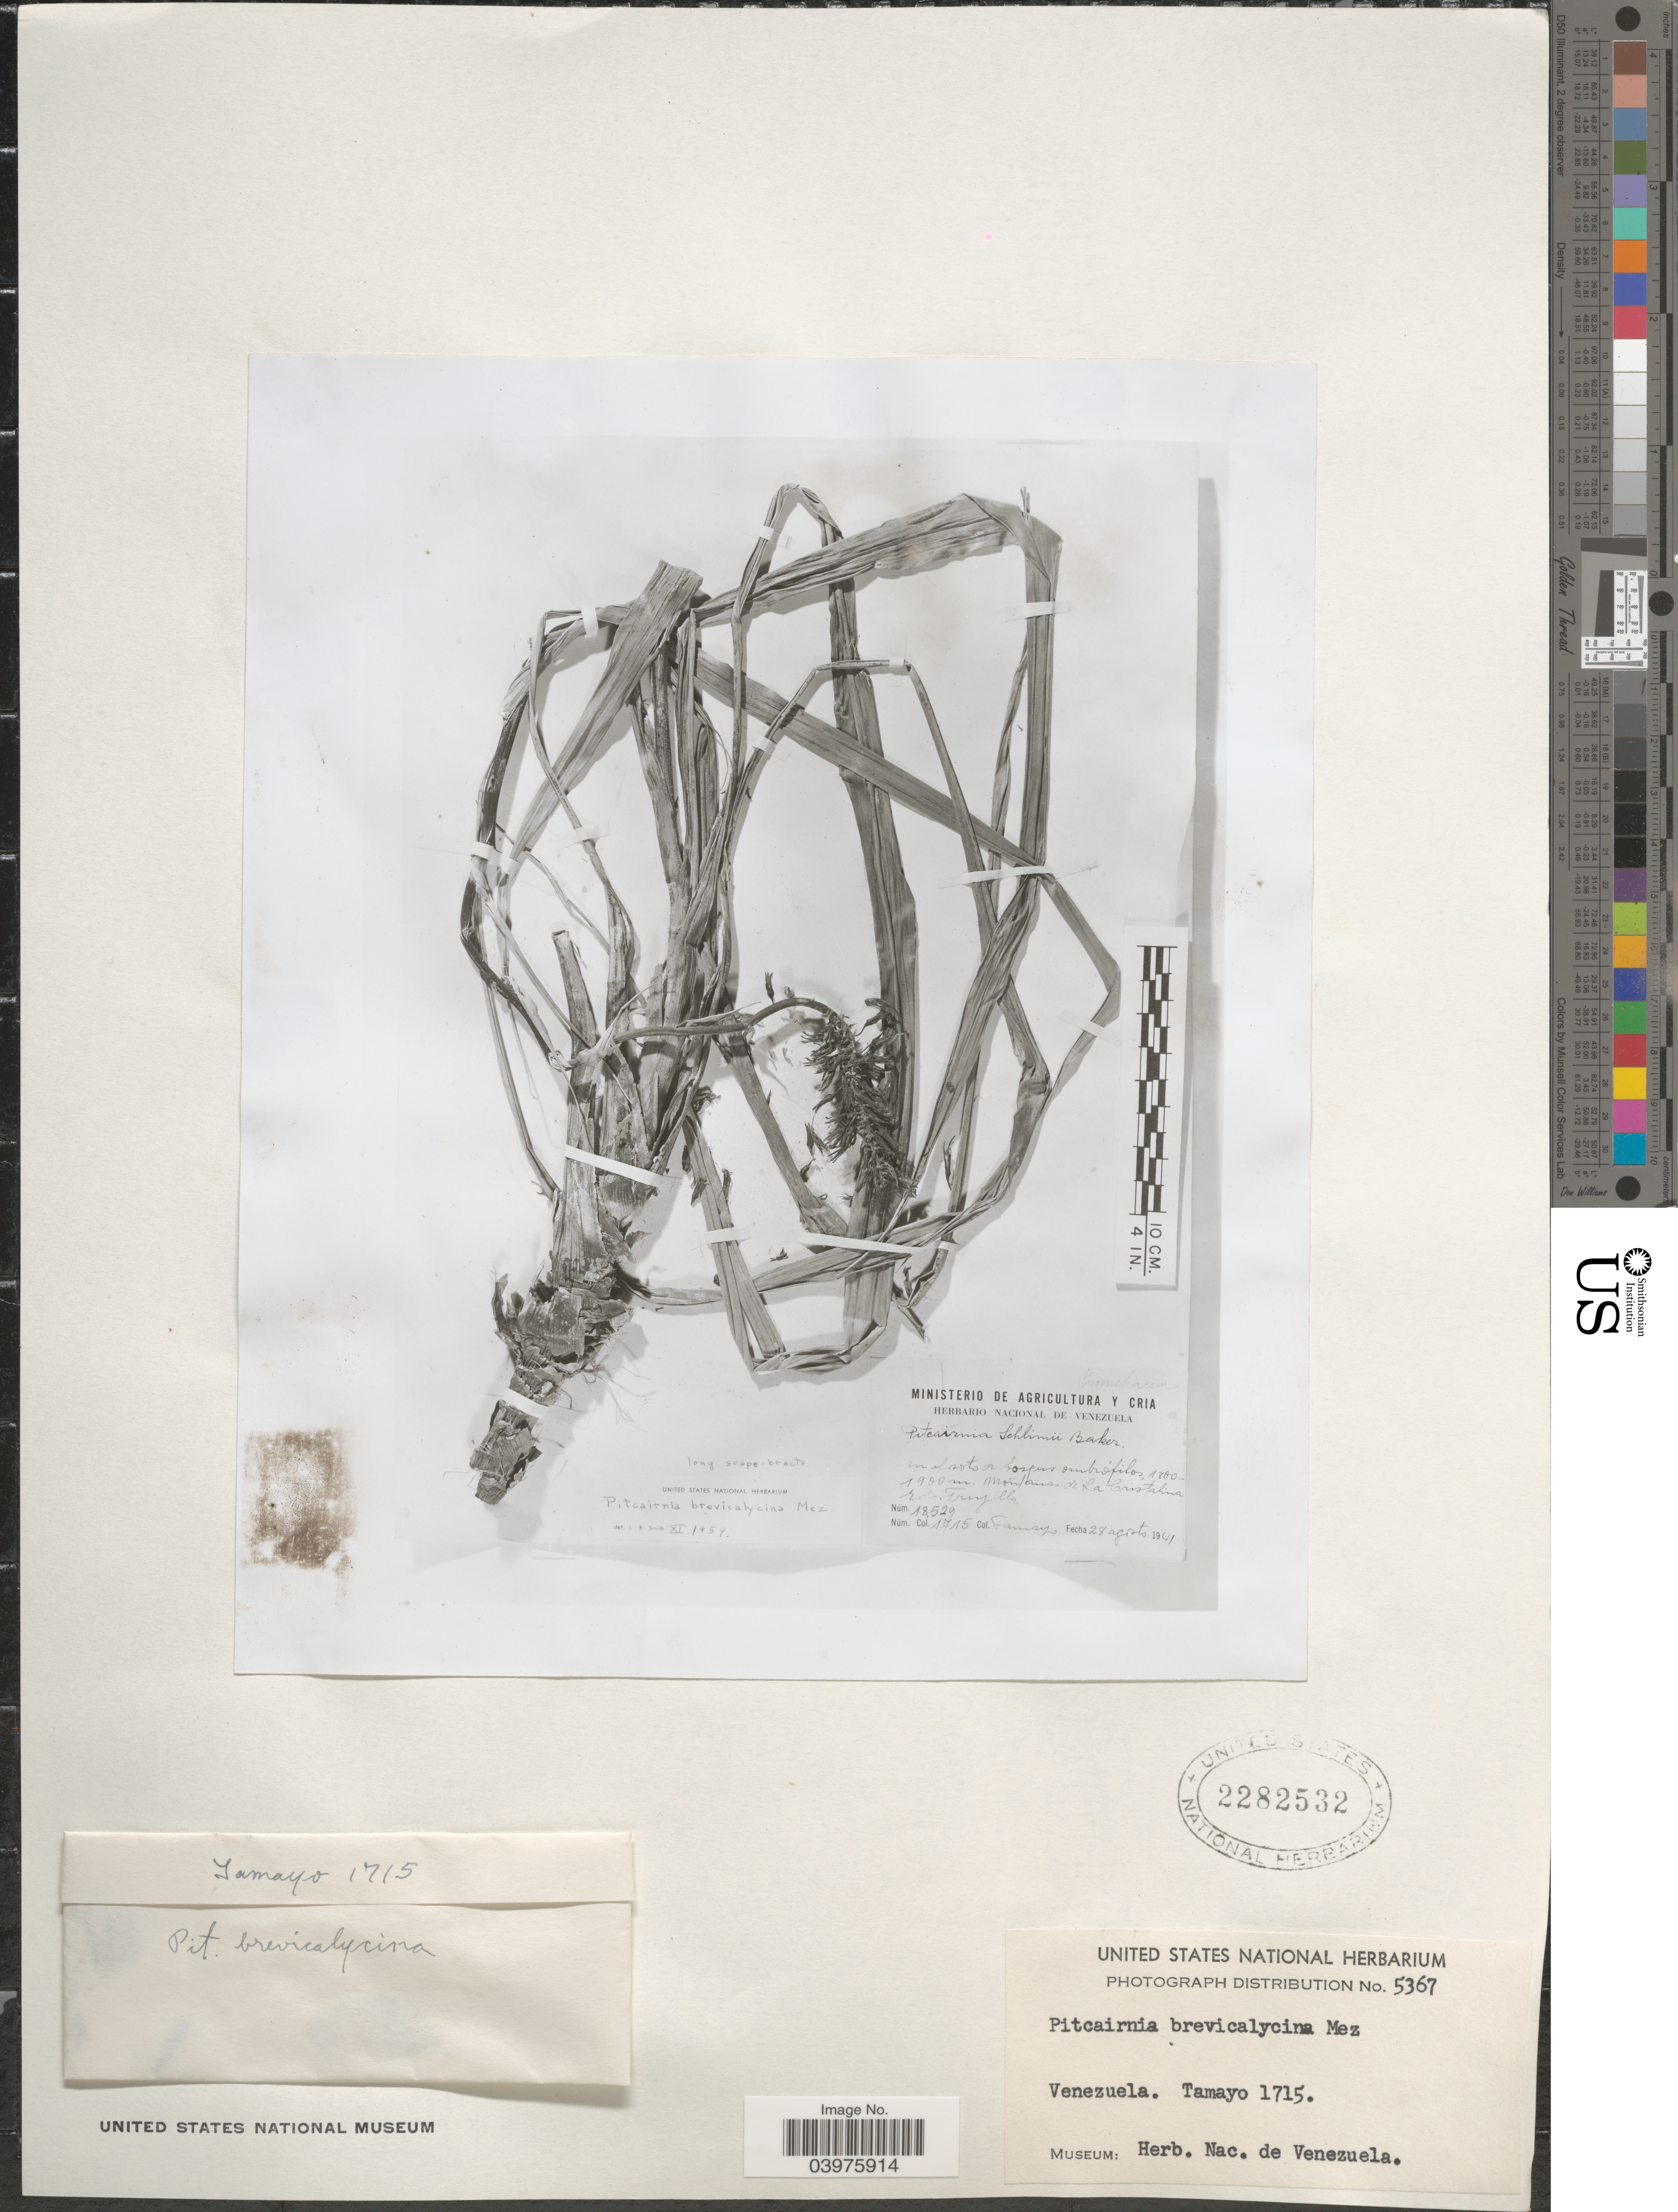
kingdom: Plantae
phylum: Tracheophyta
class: Liliopsida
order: Poales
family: Bromeliaceae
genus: Pitcairnia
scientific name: Pitcairnia brevicalycina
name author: Mez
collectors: -. Tamayo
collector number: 1715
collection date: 1941-08-28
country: Venezuela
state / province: Trujillo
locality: Montanes de La Cristalina.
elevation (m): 1800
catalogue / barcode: US 2282532